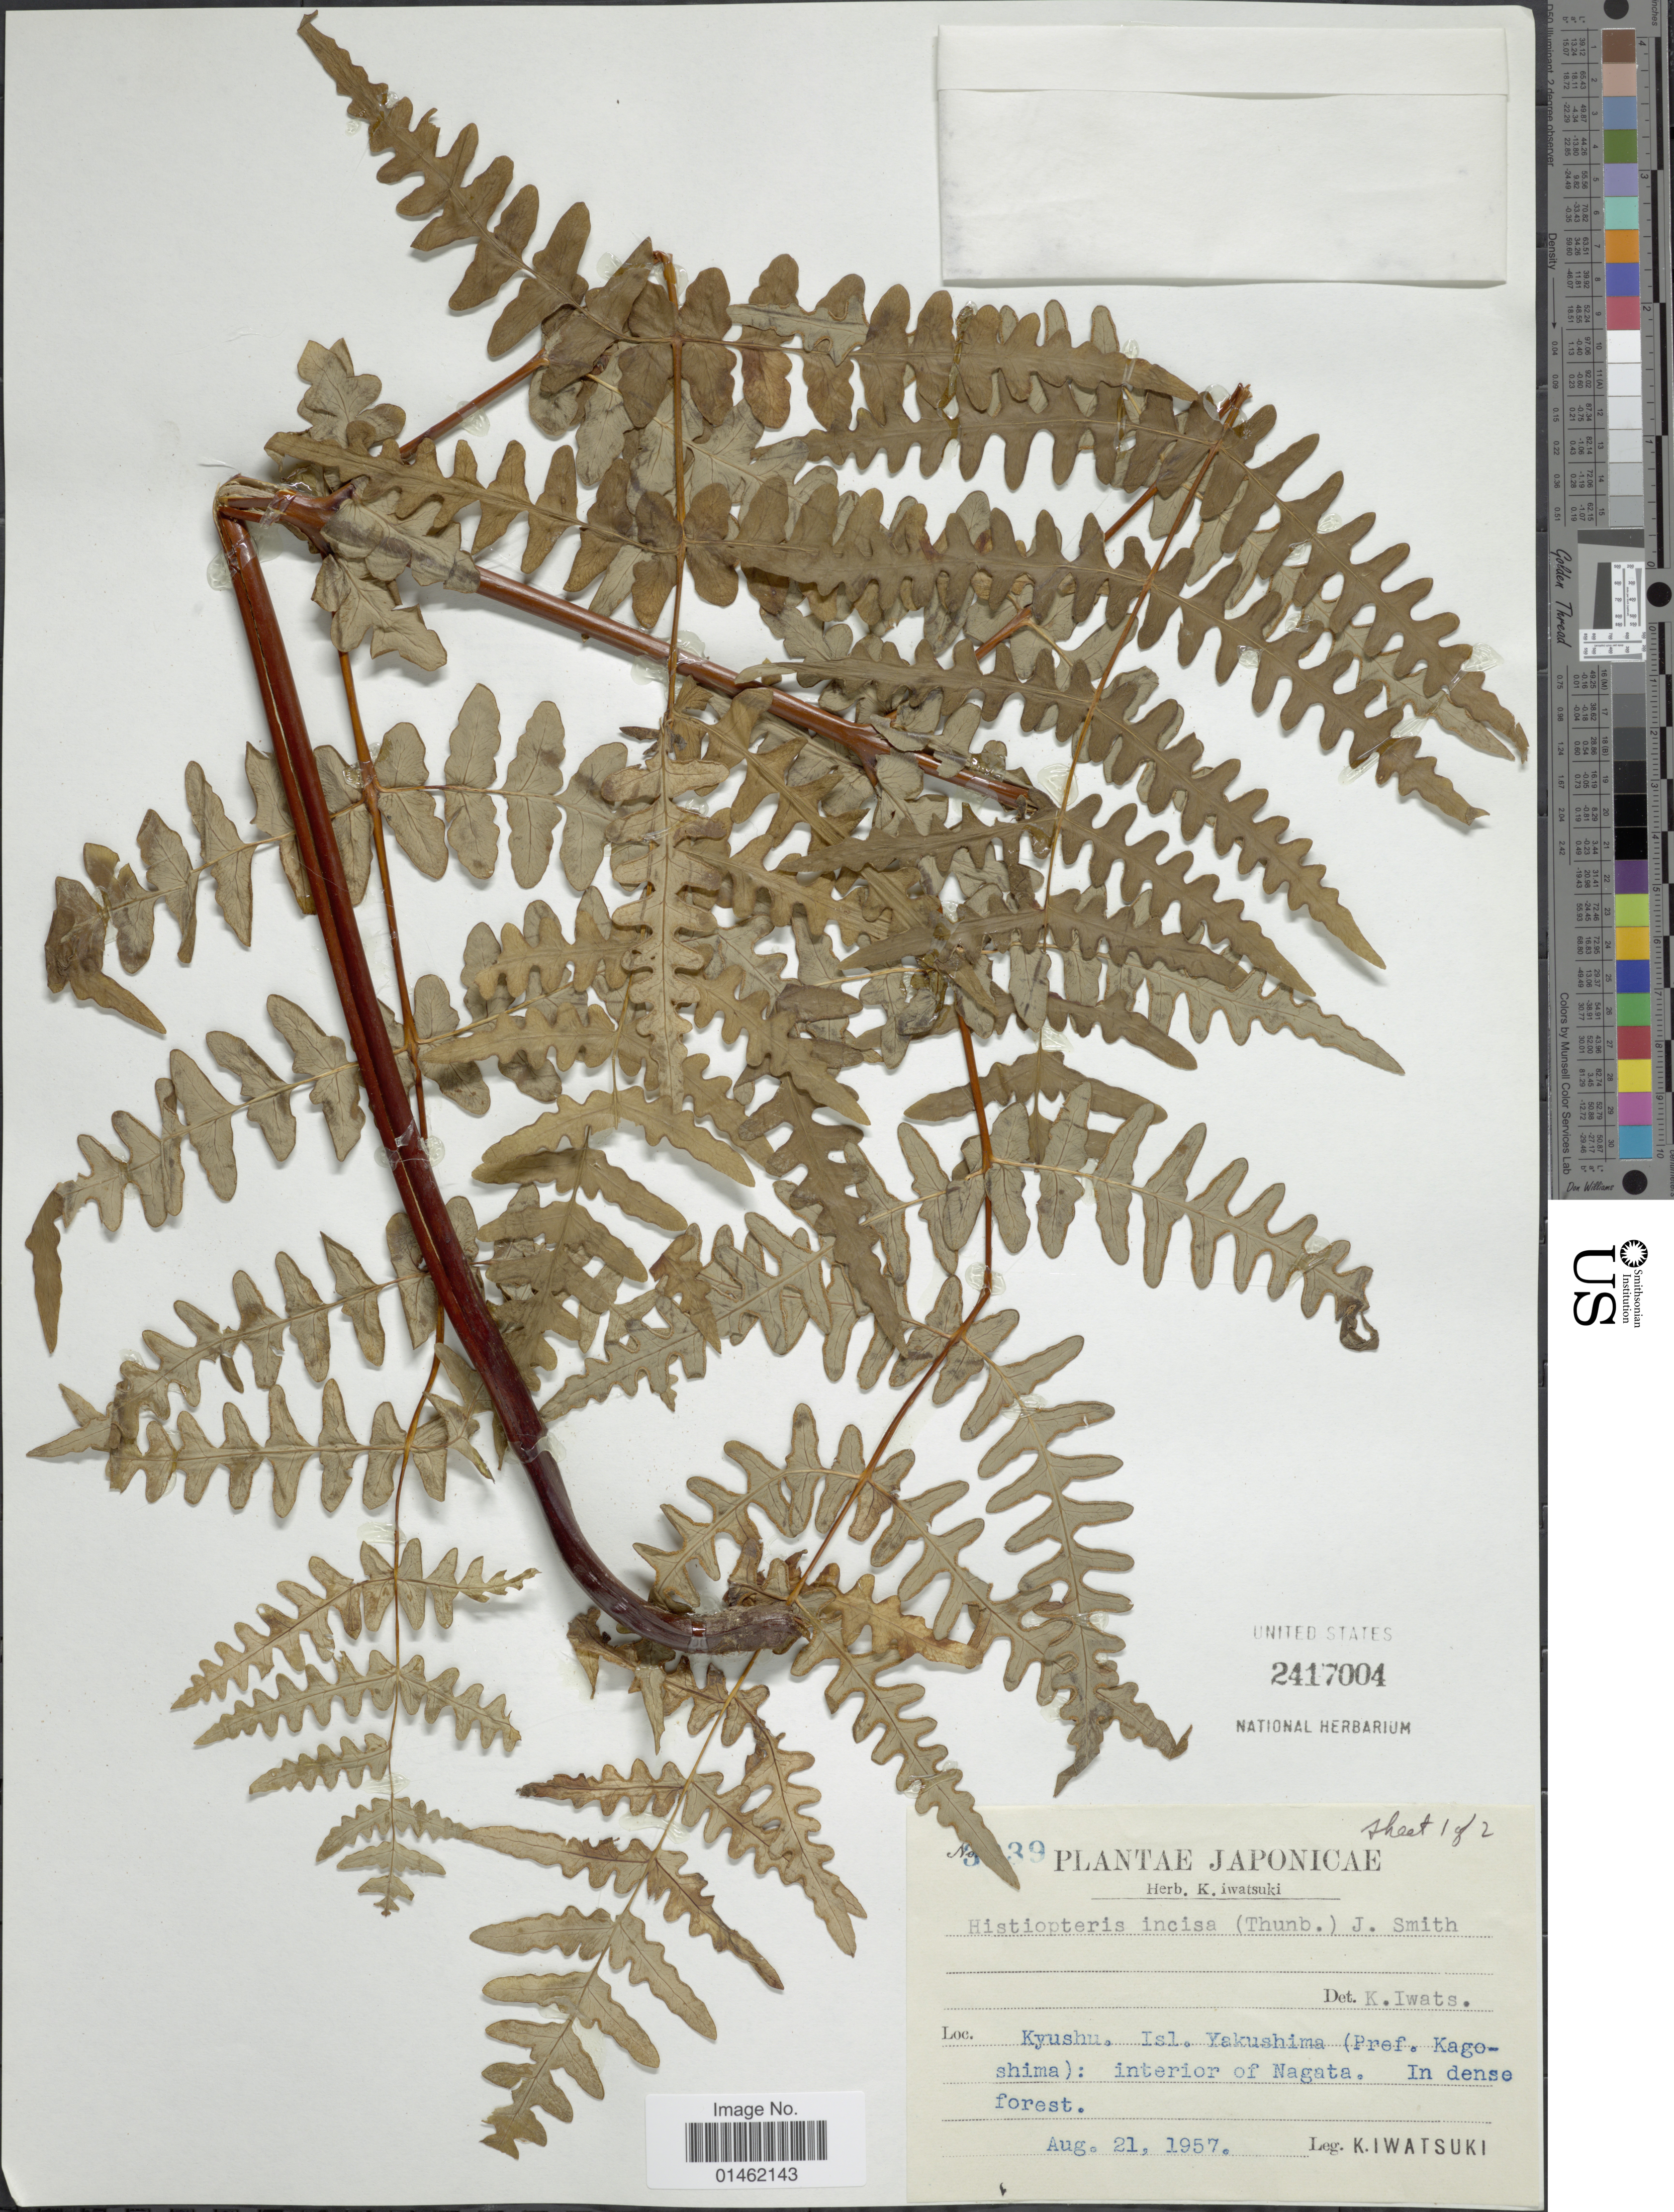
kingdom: Plantae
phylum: Tracheophyta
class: Polypodiopsida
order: Polypodiales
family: Dennstaedtiaceae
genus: Histiopteris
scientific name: Histiopteris incisa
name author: (Thunb.) J. Sm.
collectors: K. Iwatsuki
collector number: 3!39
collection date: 1957-08-21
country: Japan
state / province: Kagosima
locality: Kyushu, Isl. Yakushima(pref. Kagoshima), interior of Nagata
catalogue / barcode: US 2417004